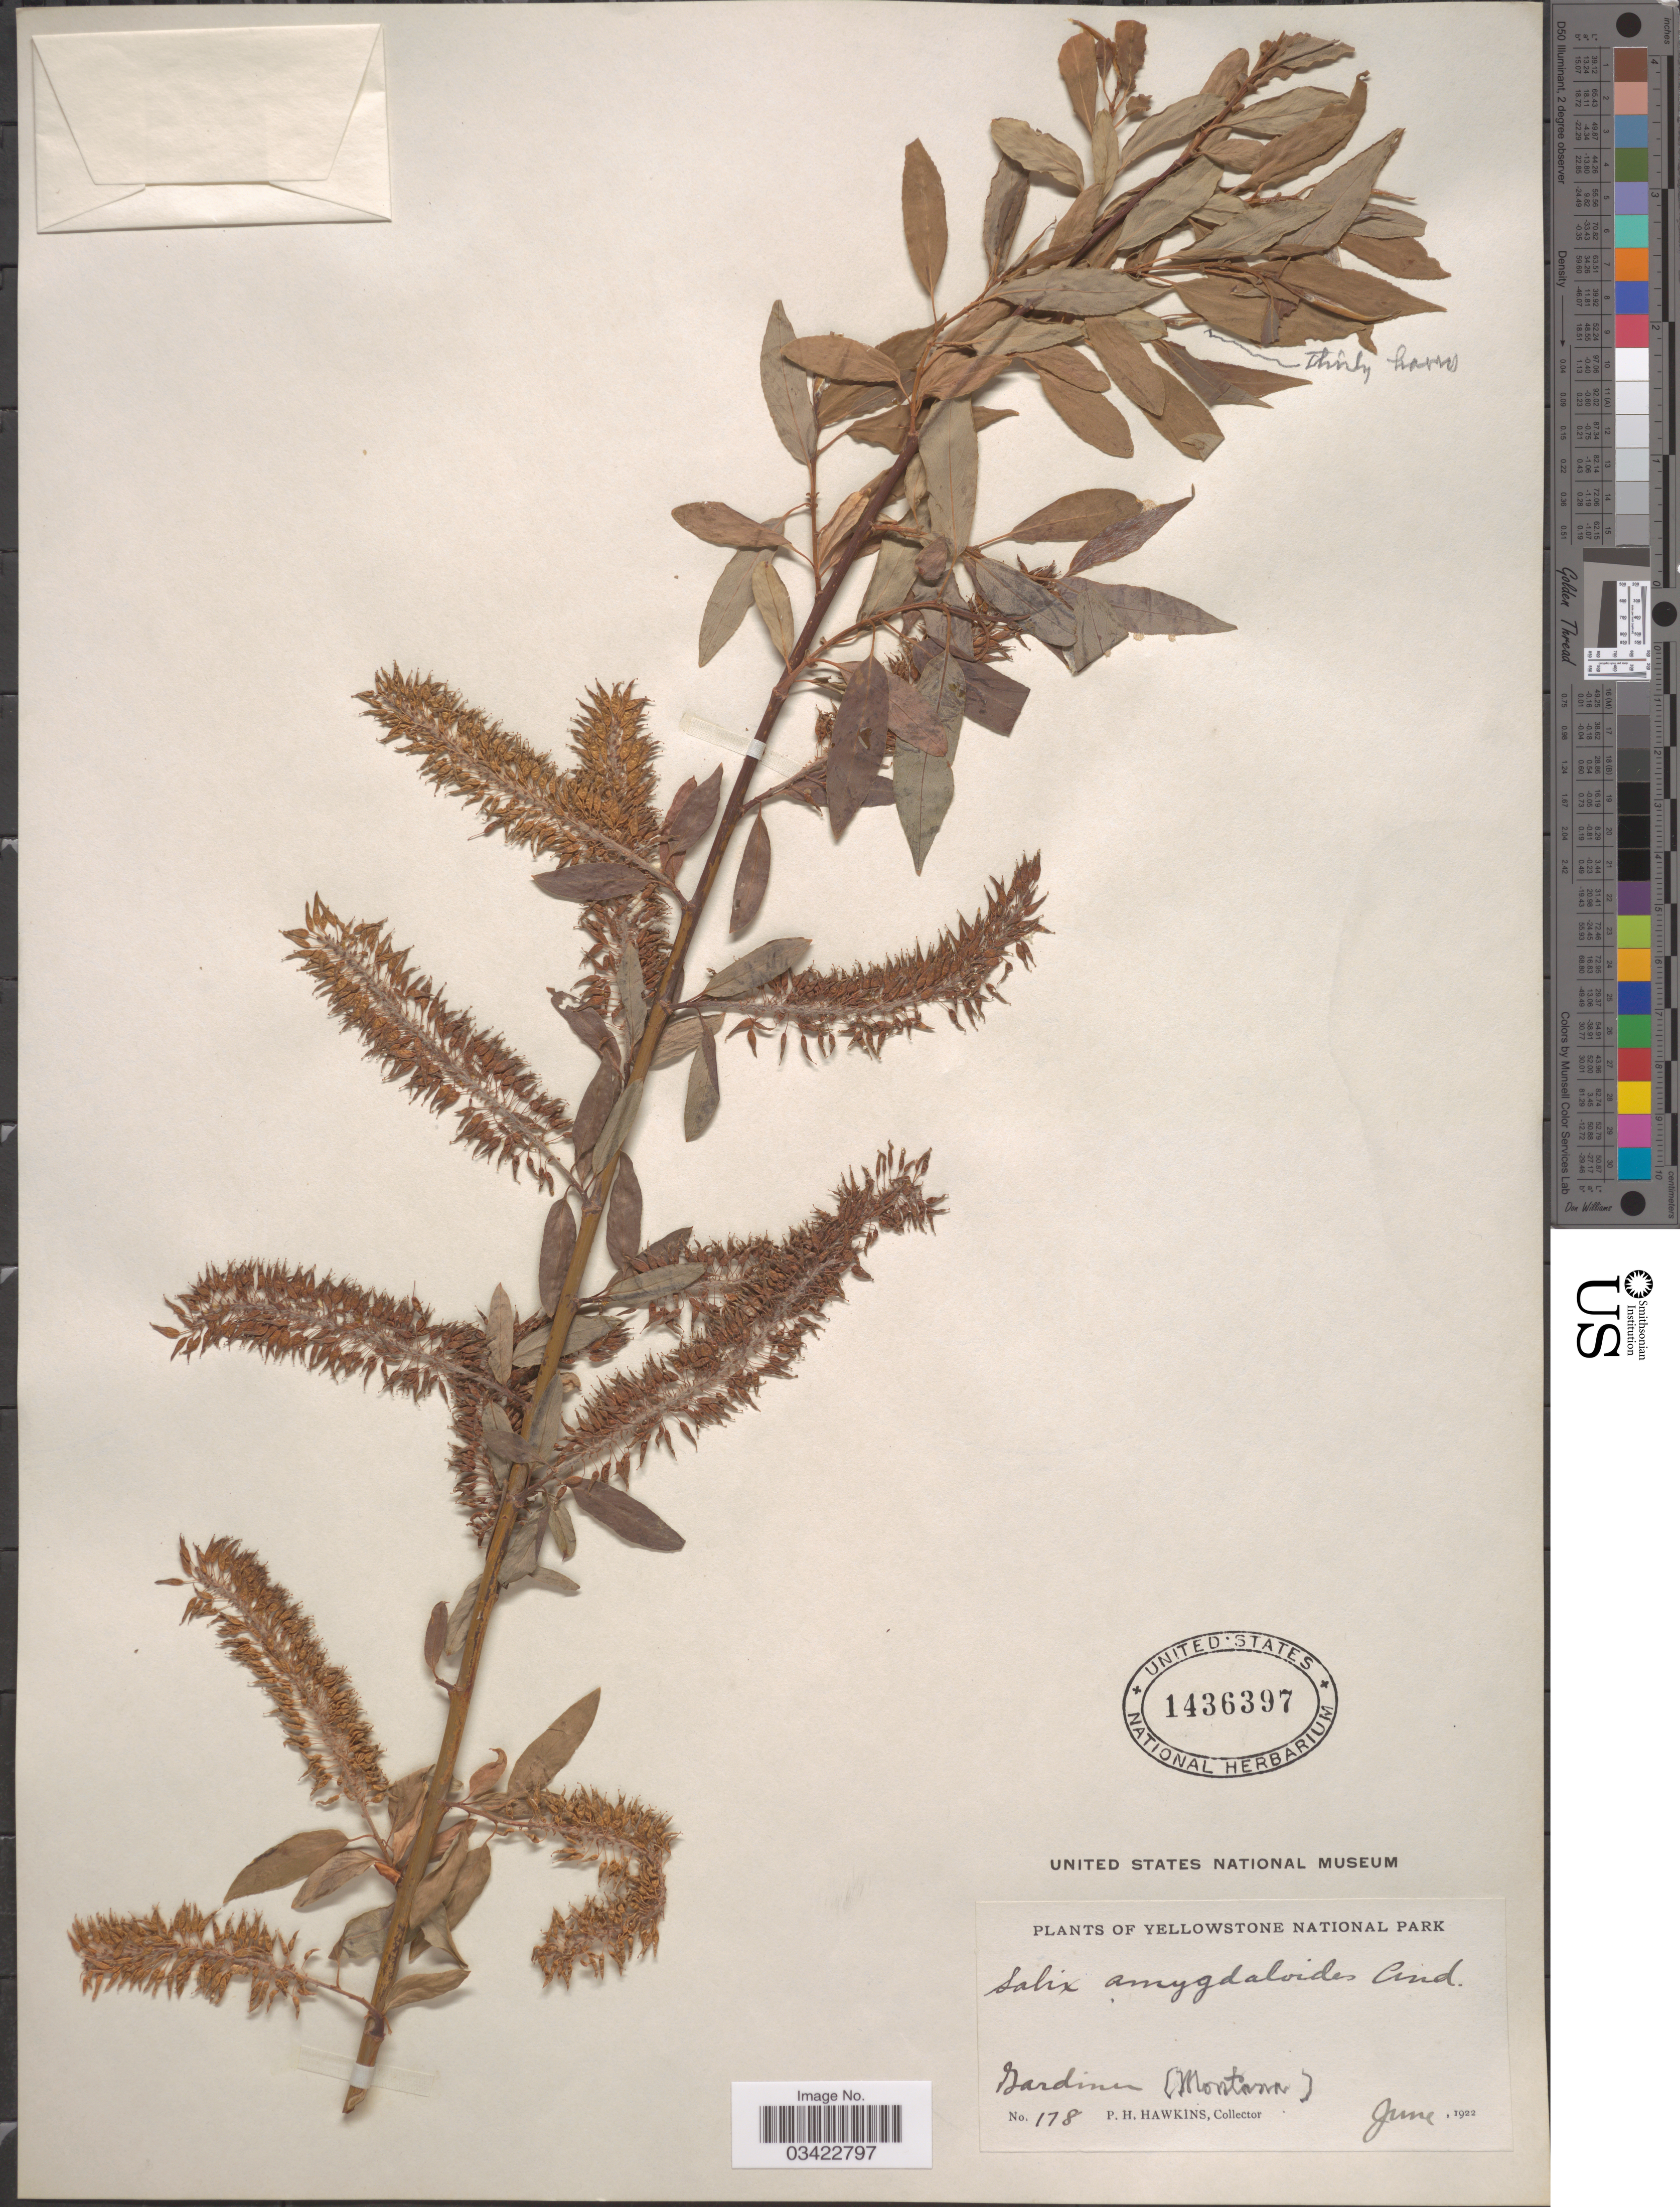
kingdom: Plantae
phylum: Tracheophyta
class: Magnoliopsida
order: Malpighiales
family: Salicaceae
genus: Salix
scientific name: Salix amygdaloides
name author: Andersson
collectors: P. Hawkins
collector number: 178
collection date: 1922-06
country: United States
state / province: Montana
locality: Yellowstone National Park. Gardiner.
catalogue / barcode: US 1436397